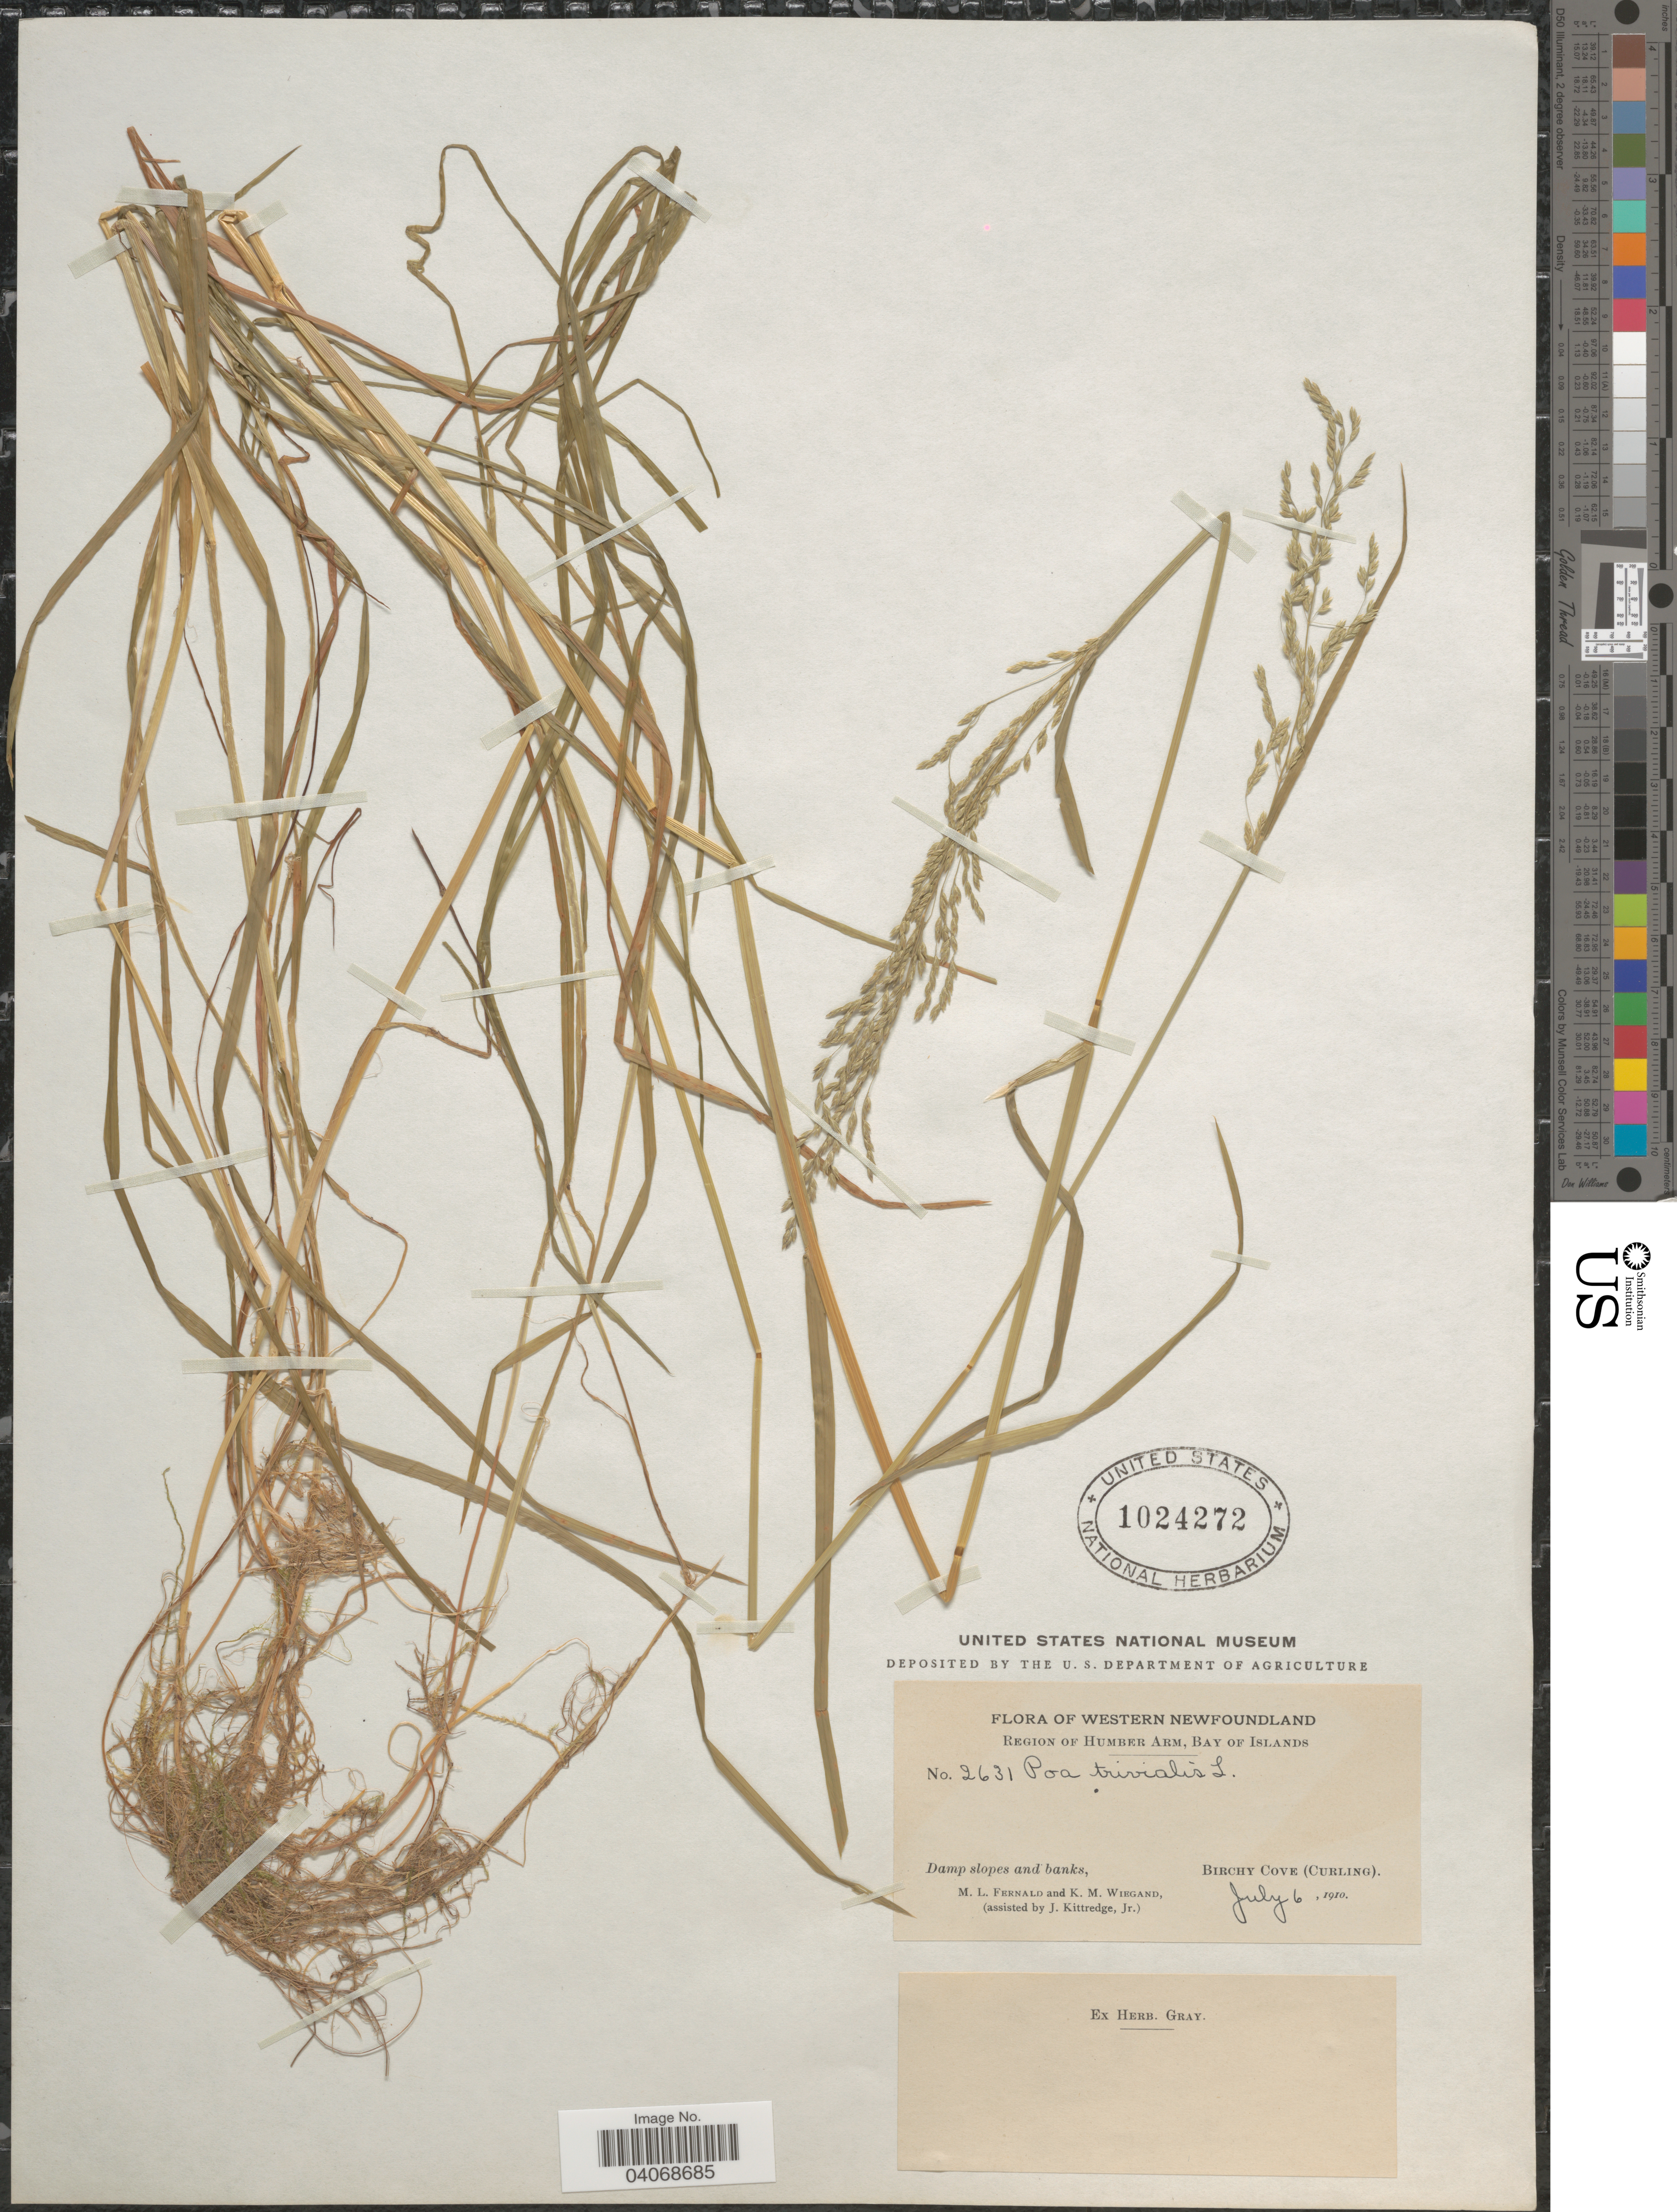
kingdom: Plantae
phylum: Tracheophyta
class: Liliopsida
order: Poales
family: Poaceae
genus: Poa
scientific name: Poa trivialis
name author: L.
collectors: M. L. Fernald, K. M. Wiegand & J. Kittredge Jr.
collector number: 2613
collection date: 1910-07-06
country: Canada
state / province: Newfoundland and Labrador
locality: Western Newfoundland. Region of Humber Arm, Bay of Islands. Damp slopes and banks, Birchy Cove (Curling).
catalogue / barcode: US 1024272